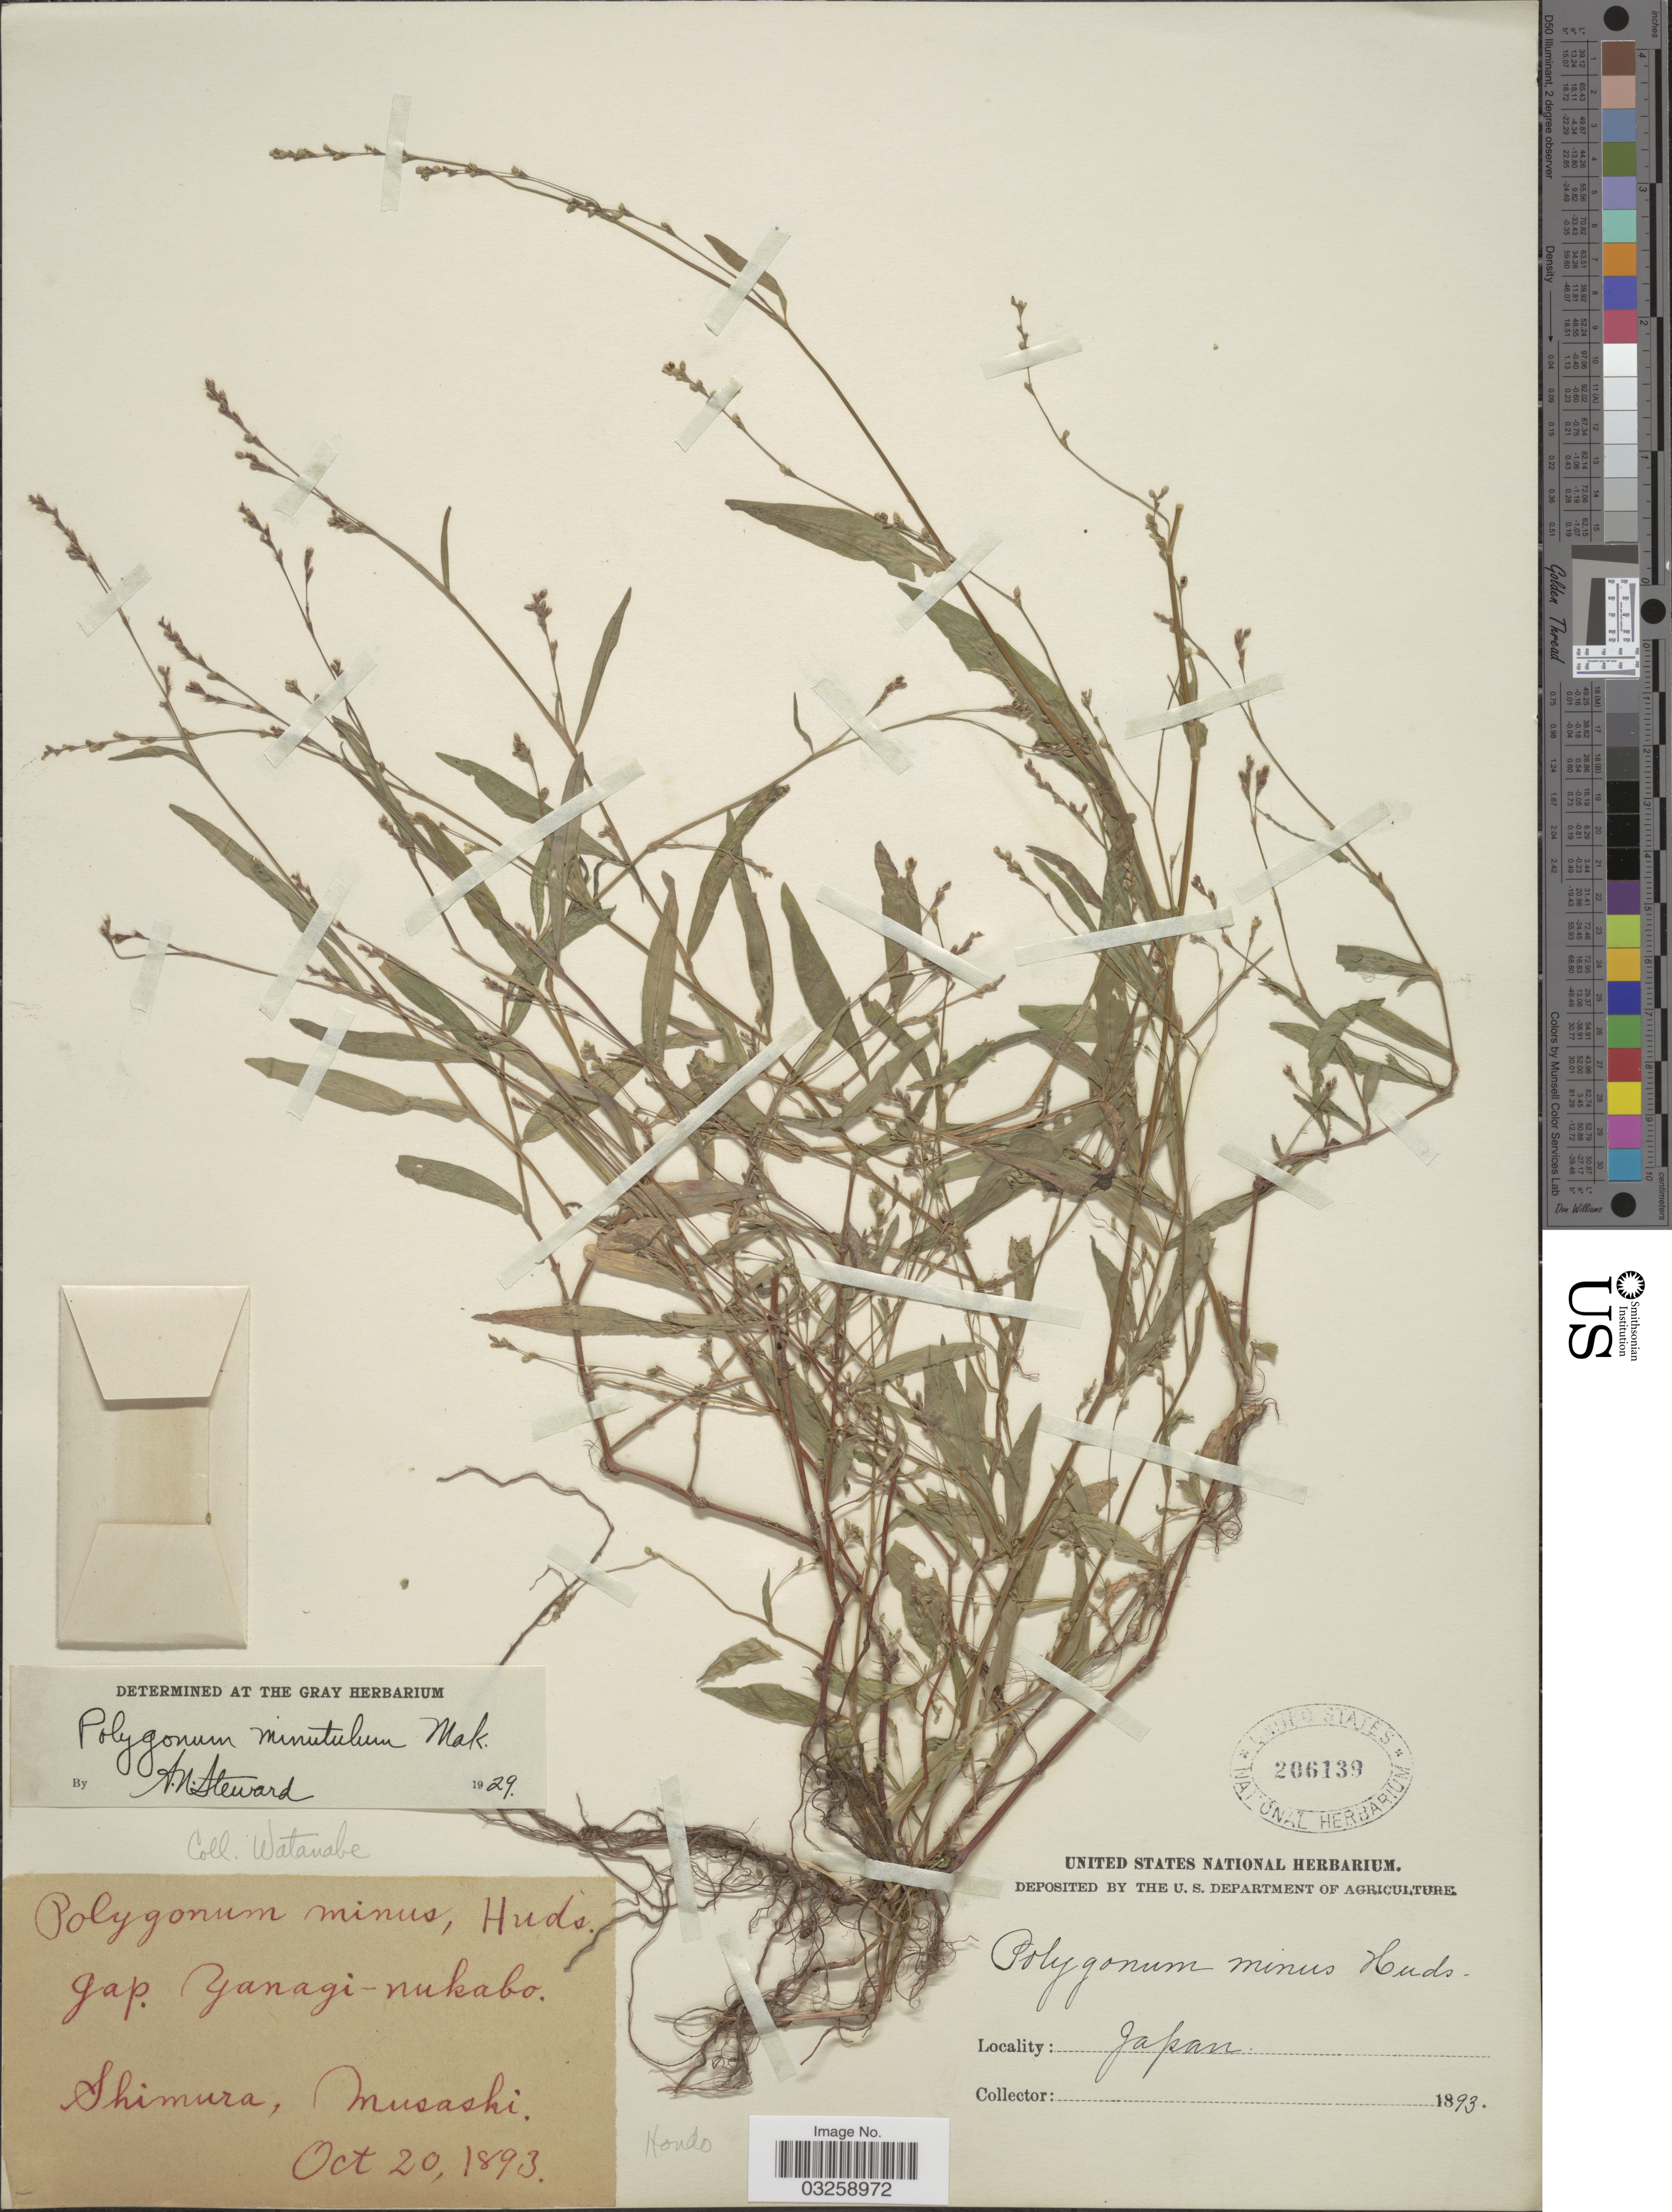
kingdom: Plantae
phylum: Tracheophyta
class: Magnoliopsida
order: Caryophyllales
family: Polygonaceae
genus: Polygonum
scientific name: Polygonum minutulum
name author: Makino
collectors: -. Watanabe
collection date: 1893-10-20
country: Japan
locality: Shimura, Musashi.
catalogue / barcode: US 206139